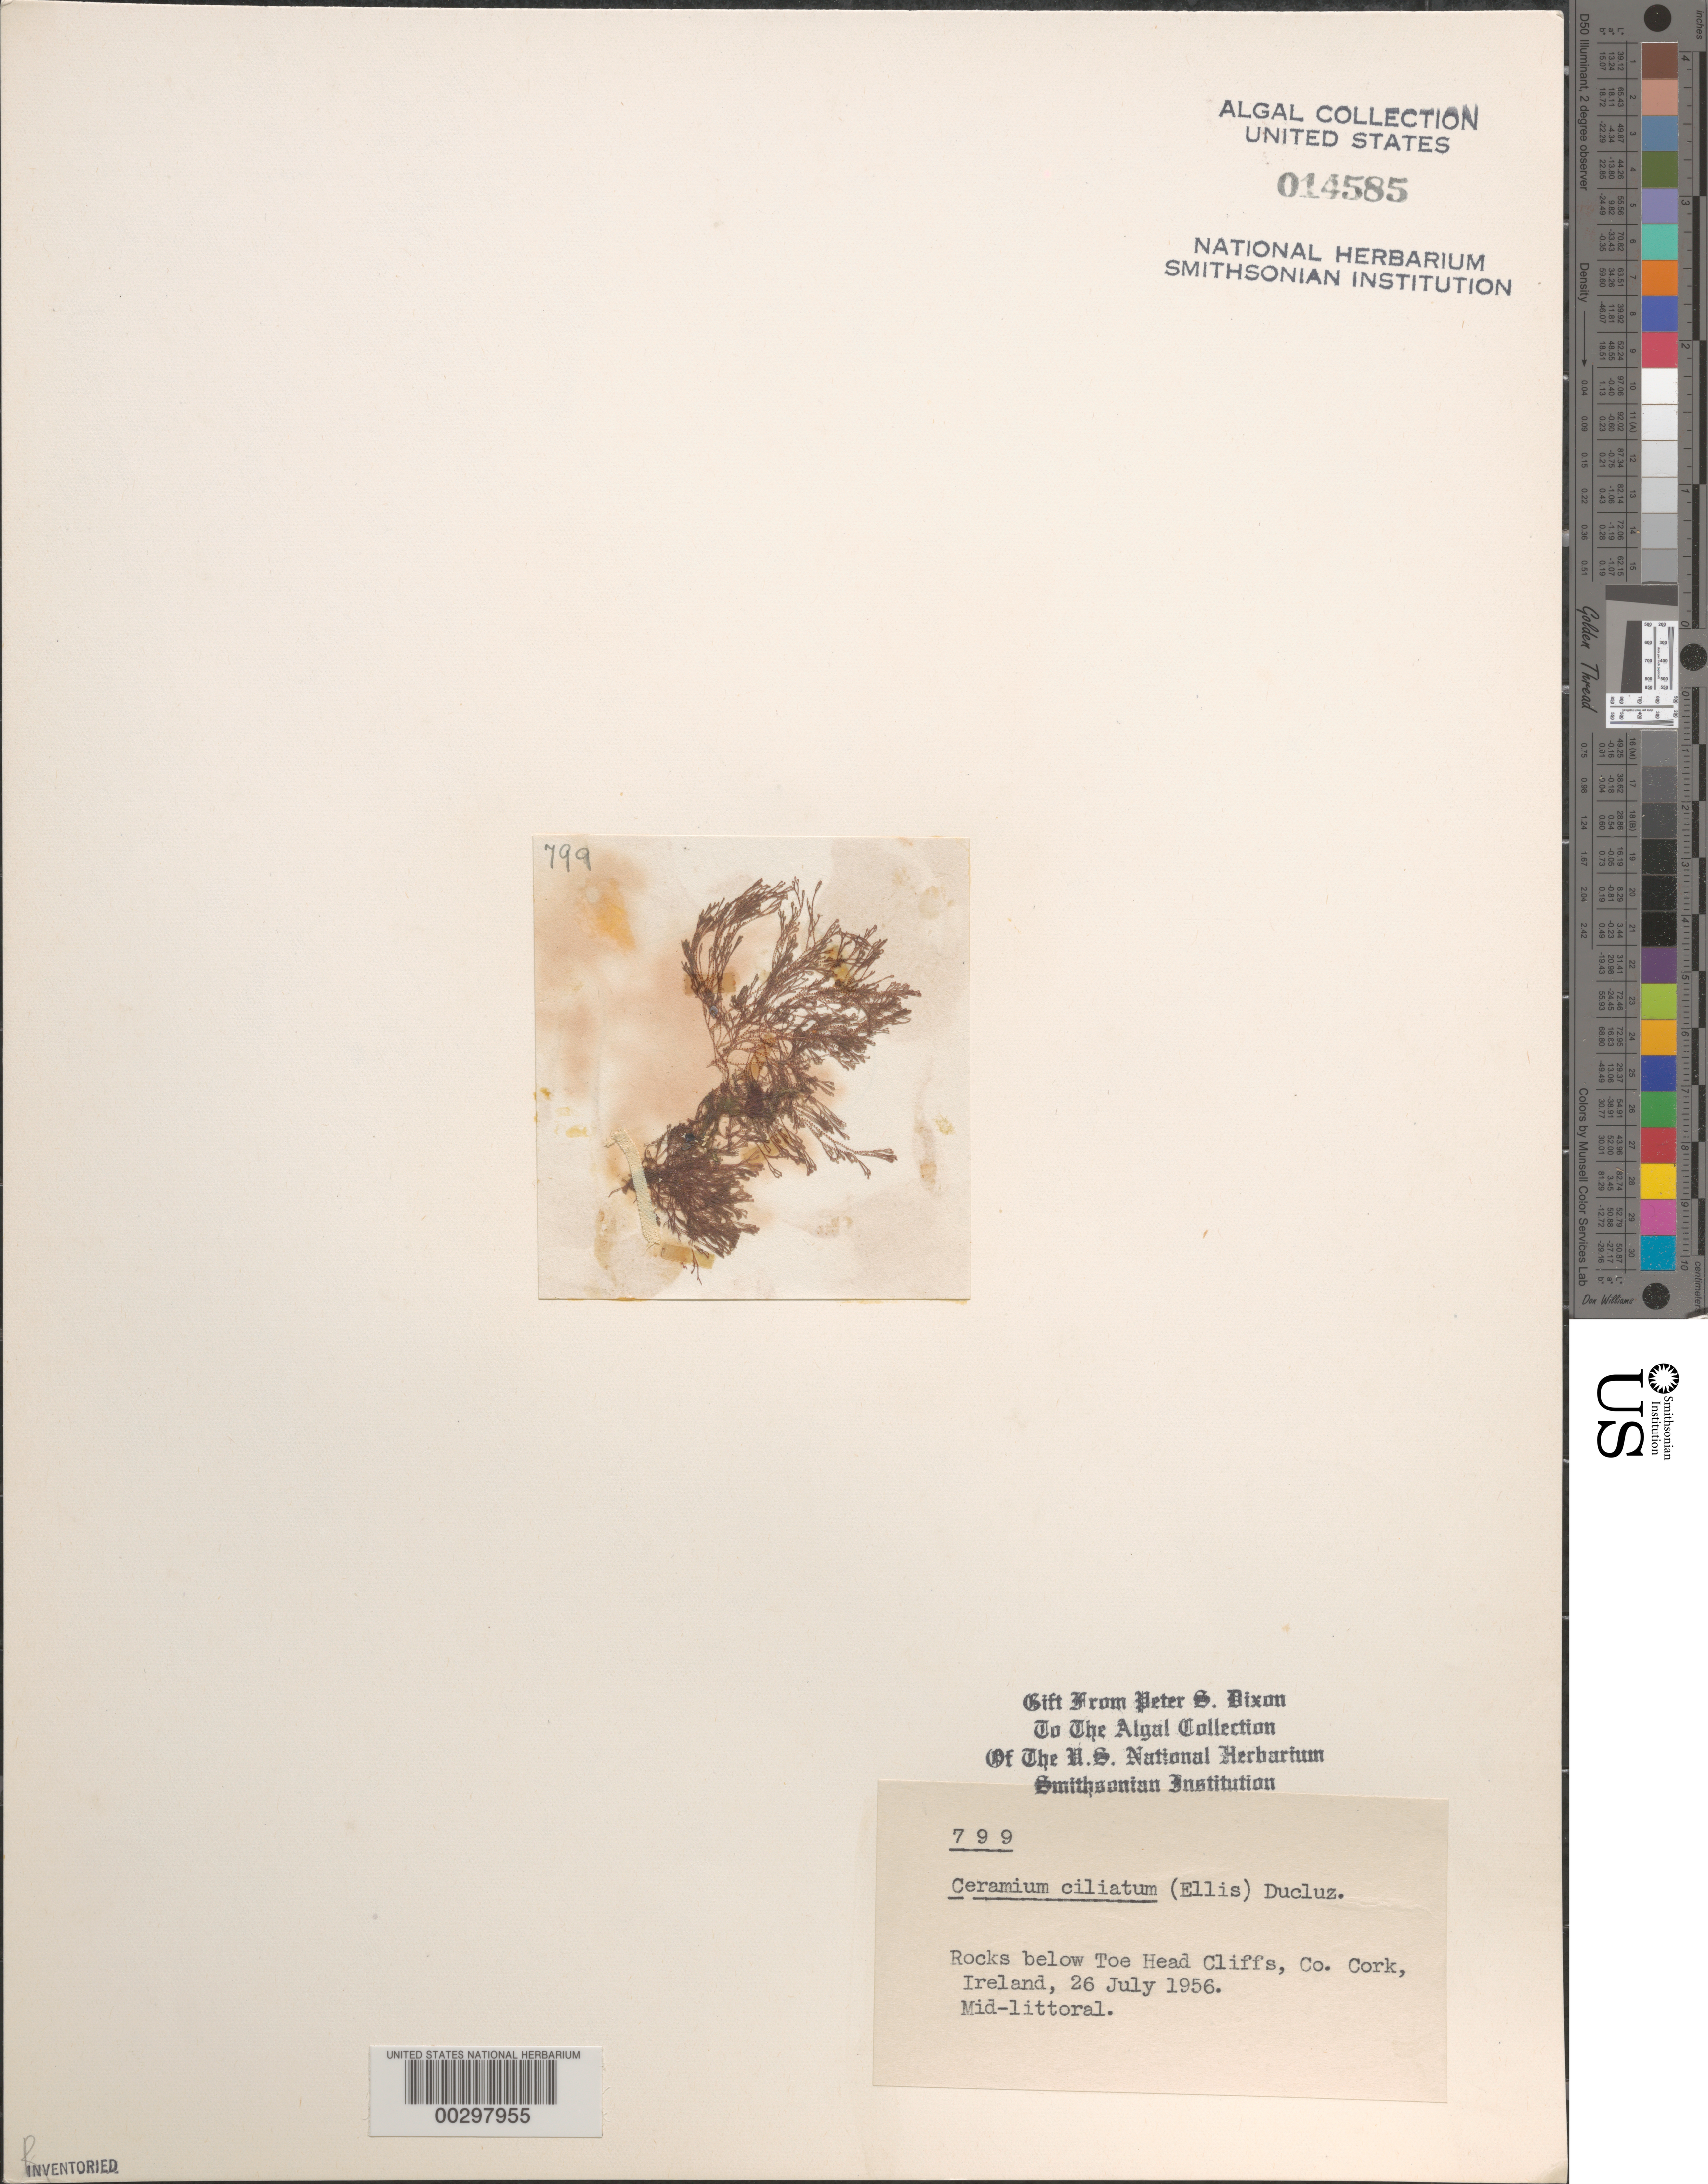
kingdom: Plantae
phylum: Rhodophyta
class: Florideophyceae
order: Ceramiales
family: Ceramiaceae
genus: Ceramium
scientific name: Ceramium ciliatum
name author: (J. Ellis) Ducluzeau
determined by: Dixon, P. S.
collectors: P. S. Dixon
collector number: PSD 799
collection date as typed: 26 Jul 1956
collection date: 1956-07-26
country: Ireland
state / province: Munster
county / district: Cork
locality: Below Toe Head Cliffs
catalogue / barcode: US 14585